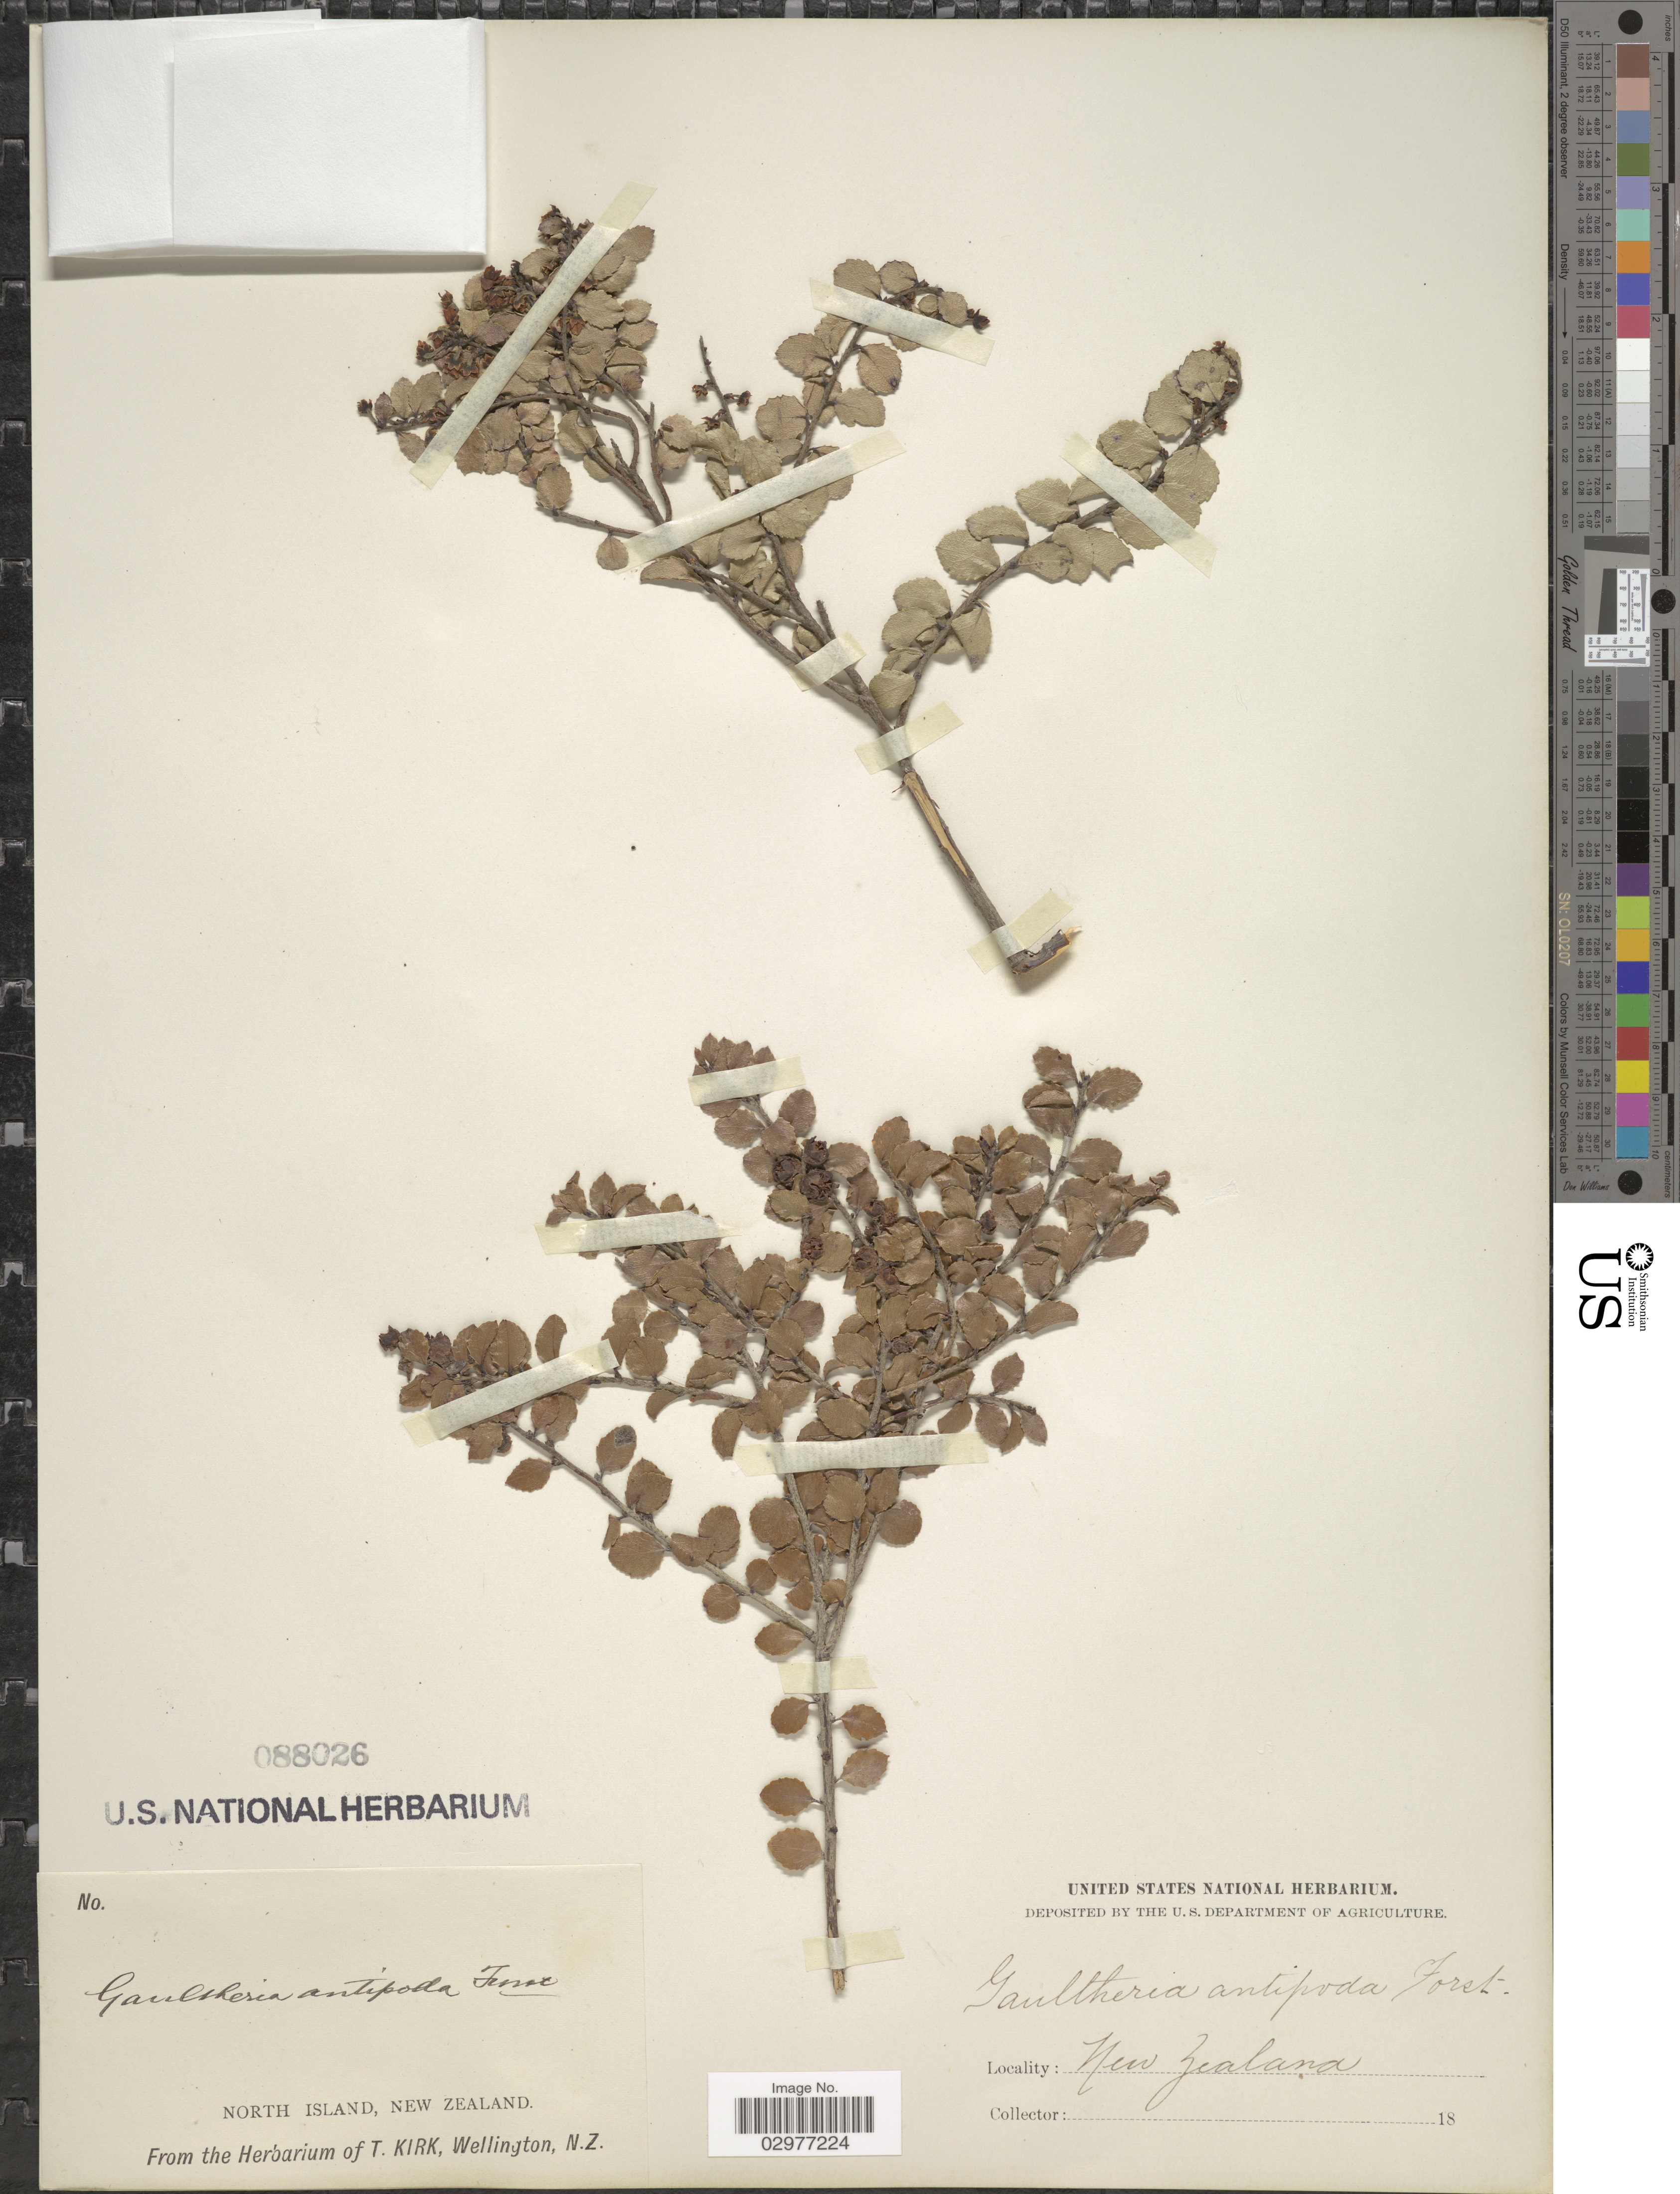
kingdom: Plantae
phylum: Tracheophyta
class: Magnoliopsida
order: Ericales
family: Ericaceae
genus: Gaultheria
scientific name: Gaultheria antipoda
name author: G. Forst.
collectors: ex Herb. T. Kirk, Wellington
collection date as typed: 18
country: New Zealand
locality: North Island.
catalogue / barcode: US 88026